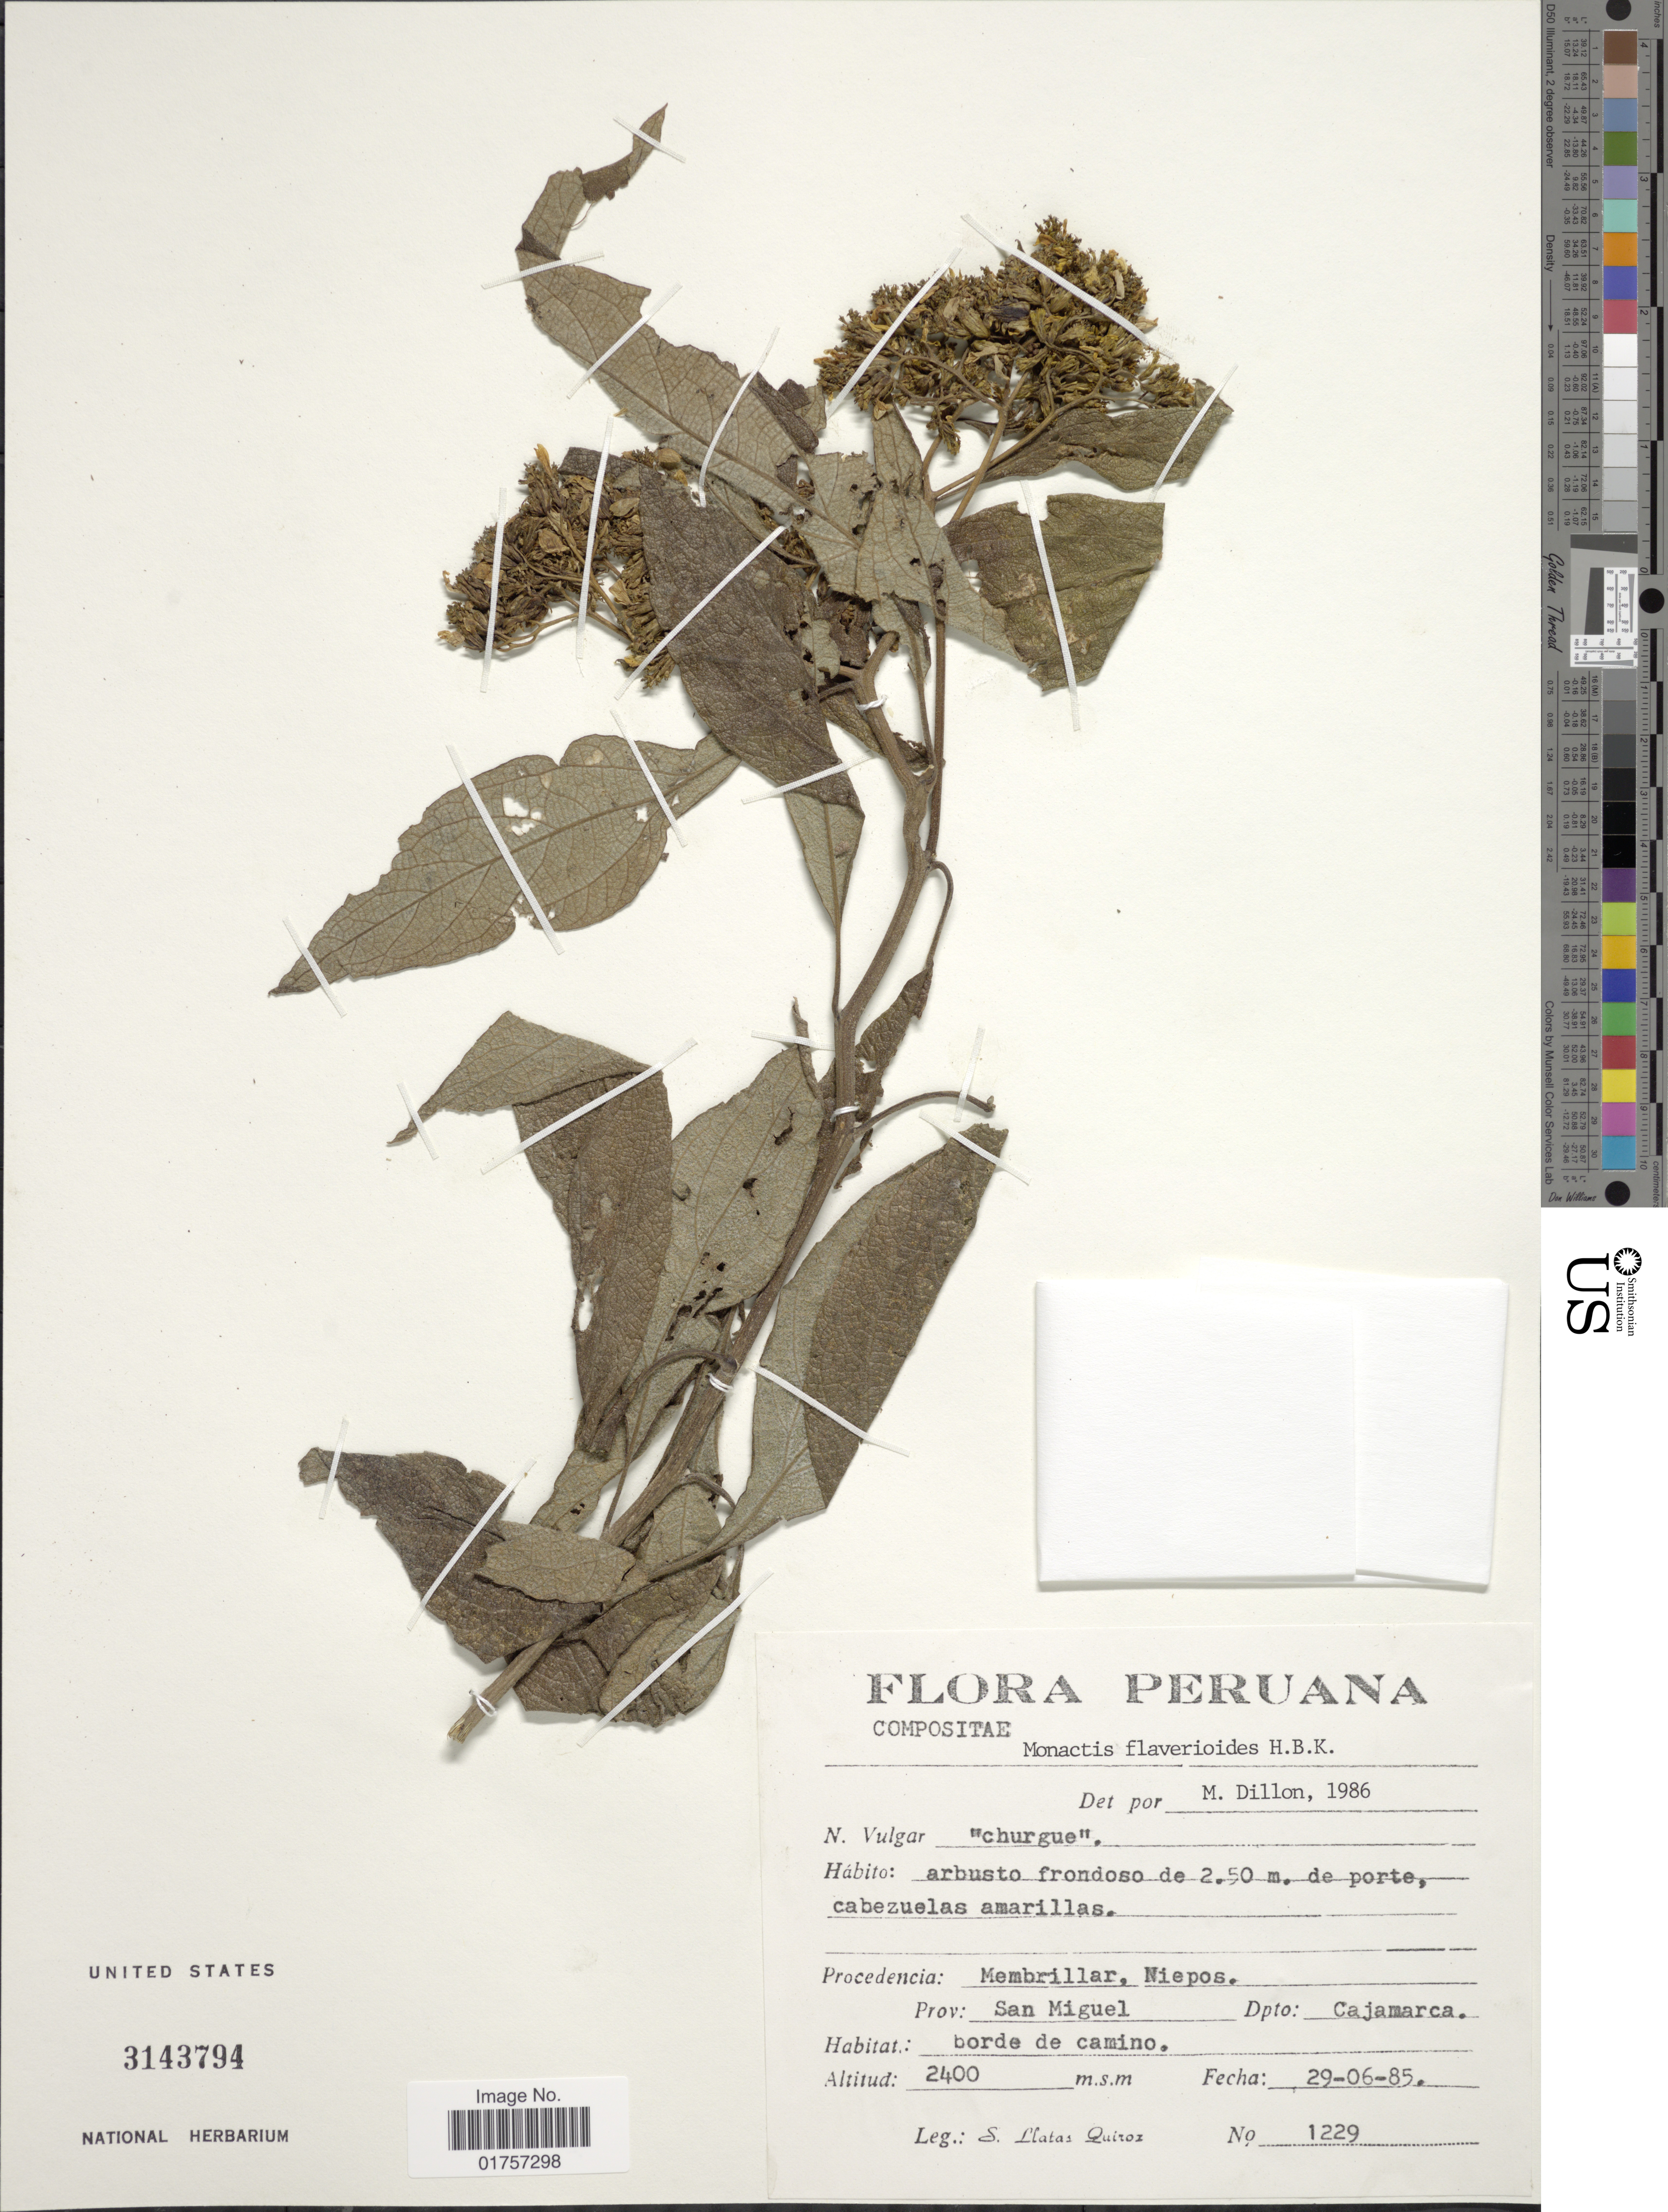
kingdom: Plantae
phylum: Tracheophyta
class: Magnoliopsida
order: Asterales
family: Asteraceae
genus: Monactis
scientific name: Monactis flaverioides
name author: Humb.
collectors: S. Llatas Quiroz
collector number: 1229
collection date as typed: Transcribed d/m/y: 29/6/85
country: Peru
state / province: Cajamarca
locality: Procedencia: Membrillar, Niepos. Prov.: San Miguel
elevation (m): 2400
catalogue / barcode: US 3143794